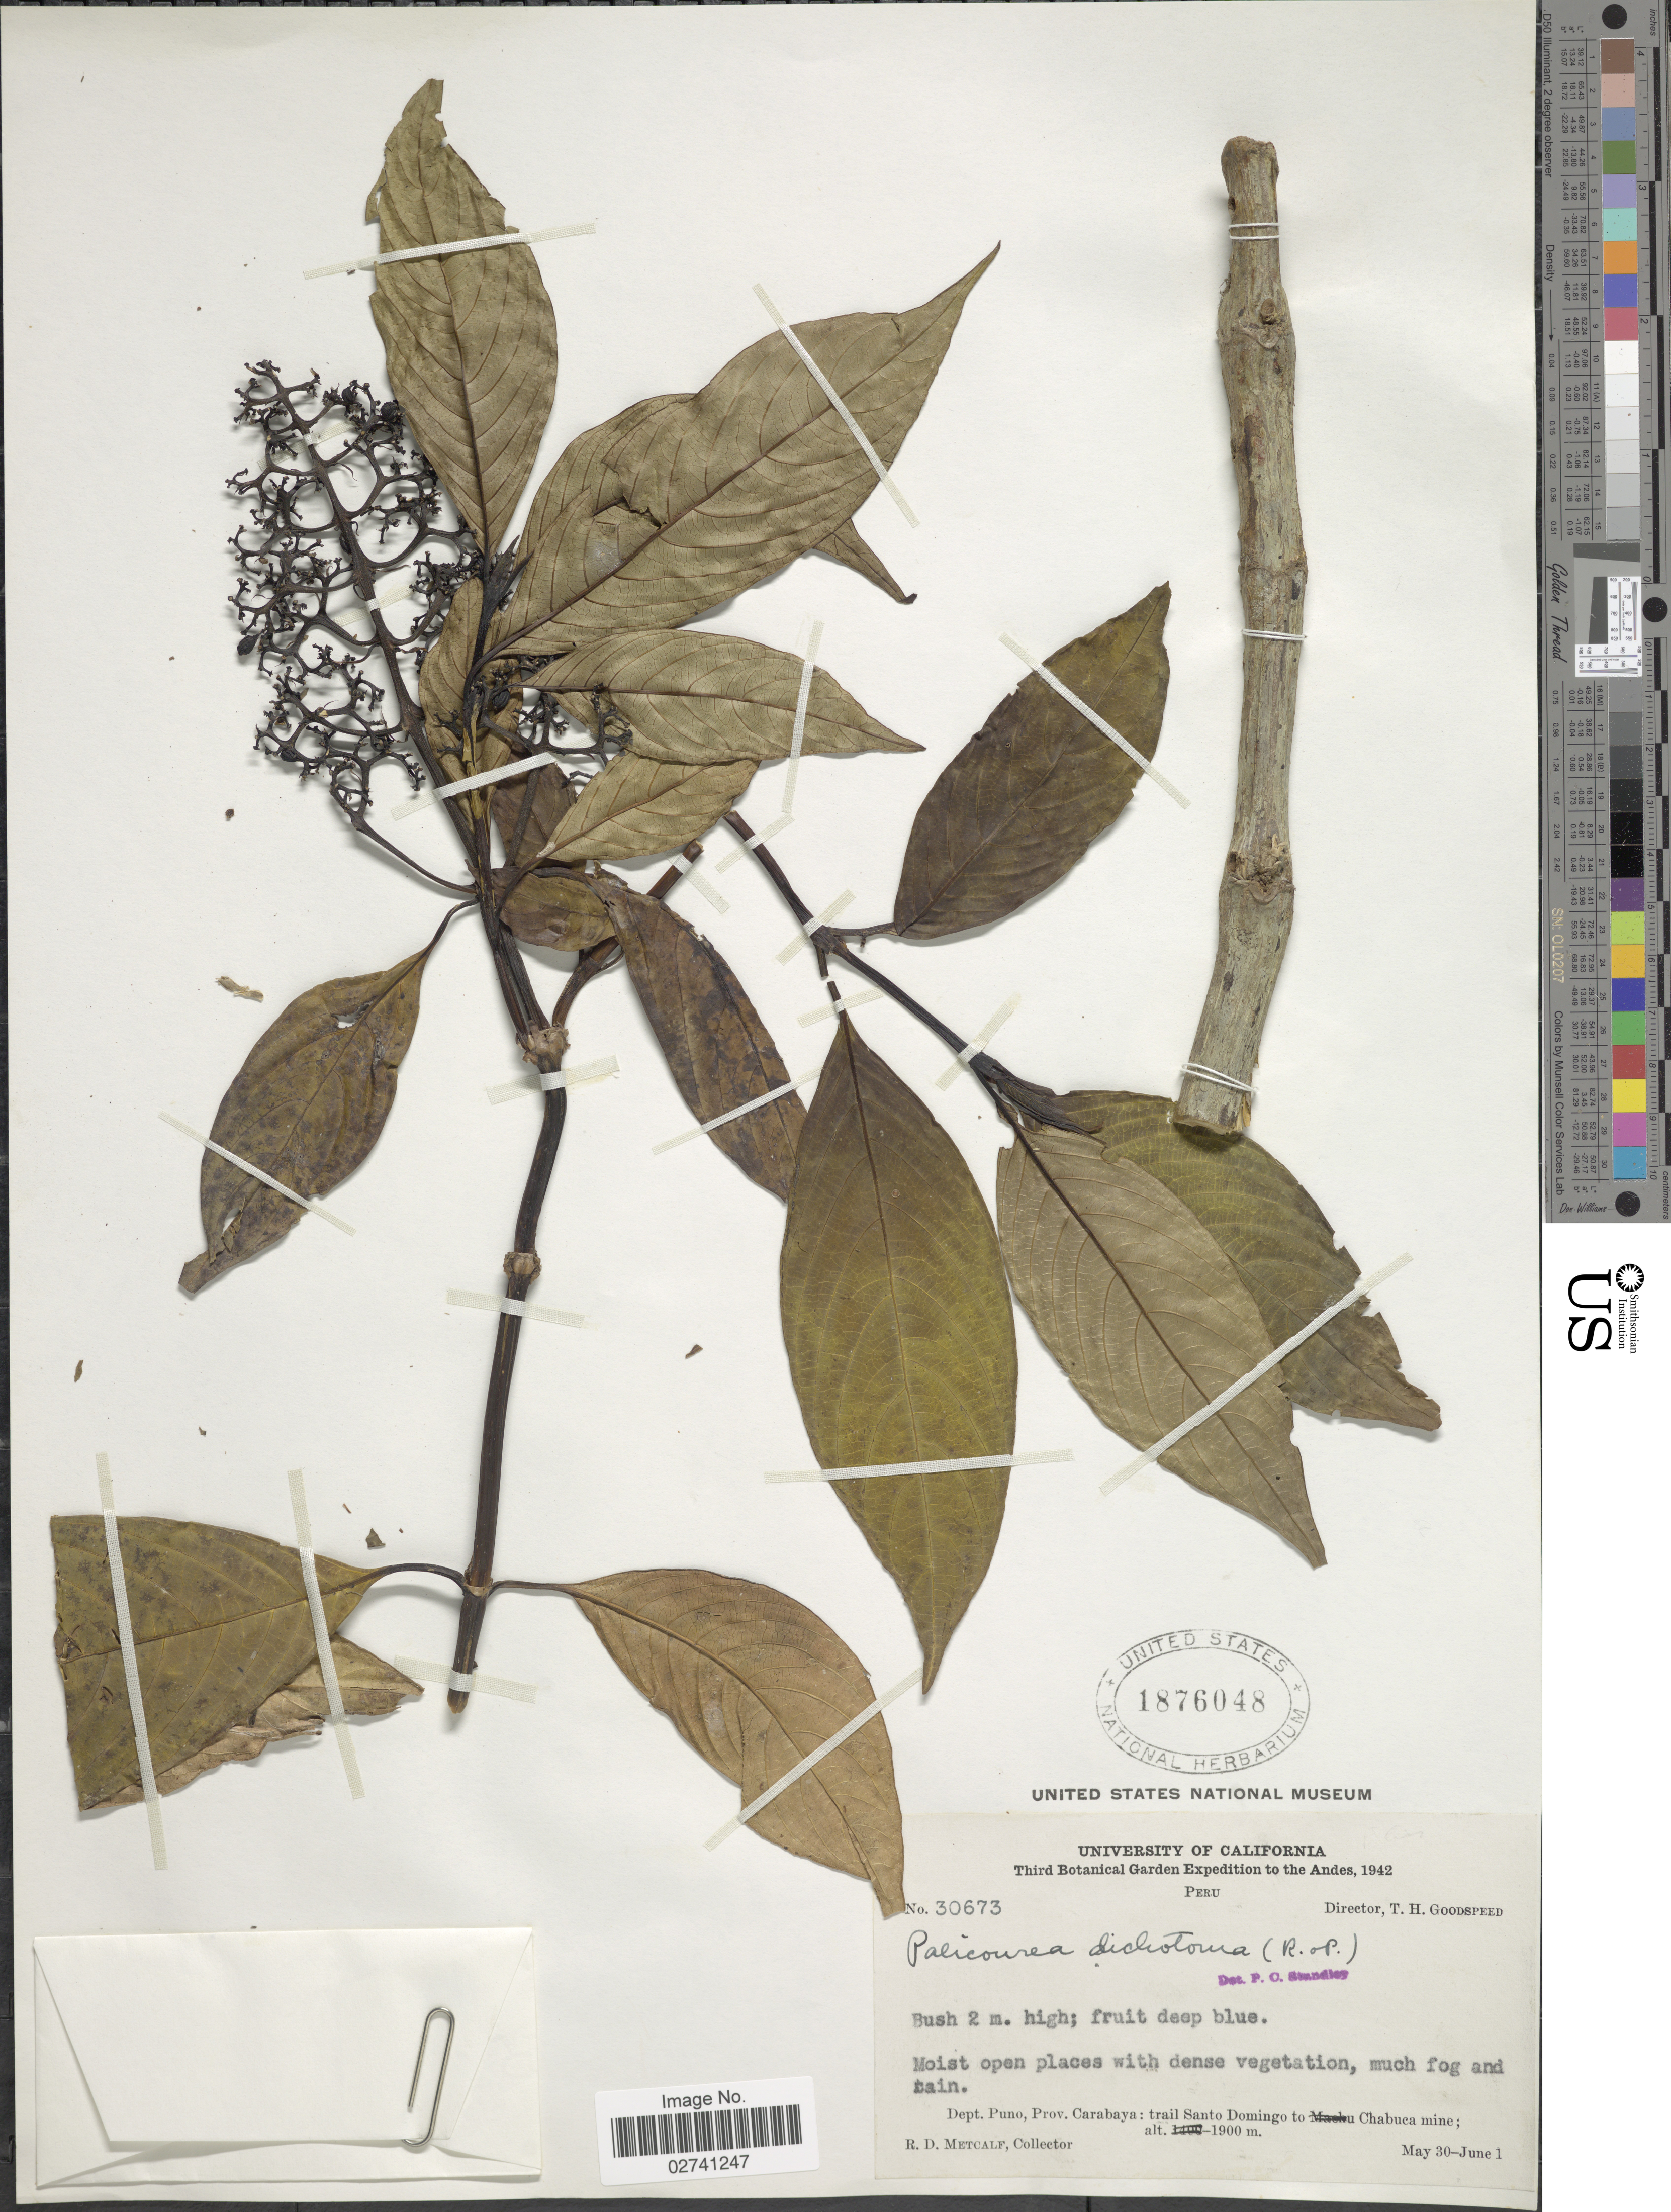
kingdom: Plantae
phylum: Tracheophyta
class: Magnoliopsida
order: Gentianales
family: Rubiaceae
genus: Palicourea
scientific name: Palicourea dichotoma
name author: (Rudge) Delprete & J.H. Kirkbr.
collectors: R. D. Metcalf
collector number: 30673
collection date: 1942-05-30/1942-06-01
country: Peru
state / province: Puno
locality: Andes. Prov. Carabaya: trail Santo Domingo to Chabuca mine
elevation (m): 1900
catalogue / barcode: US 1876048